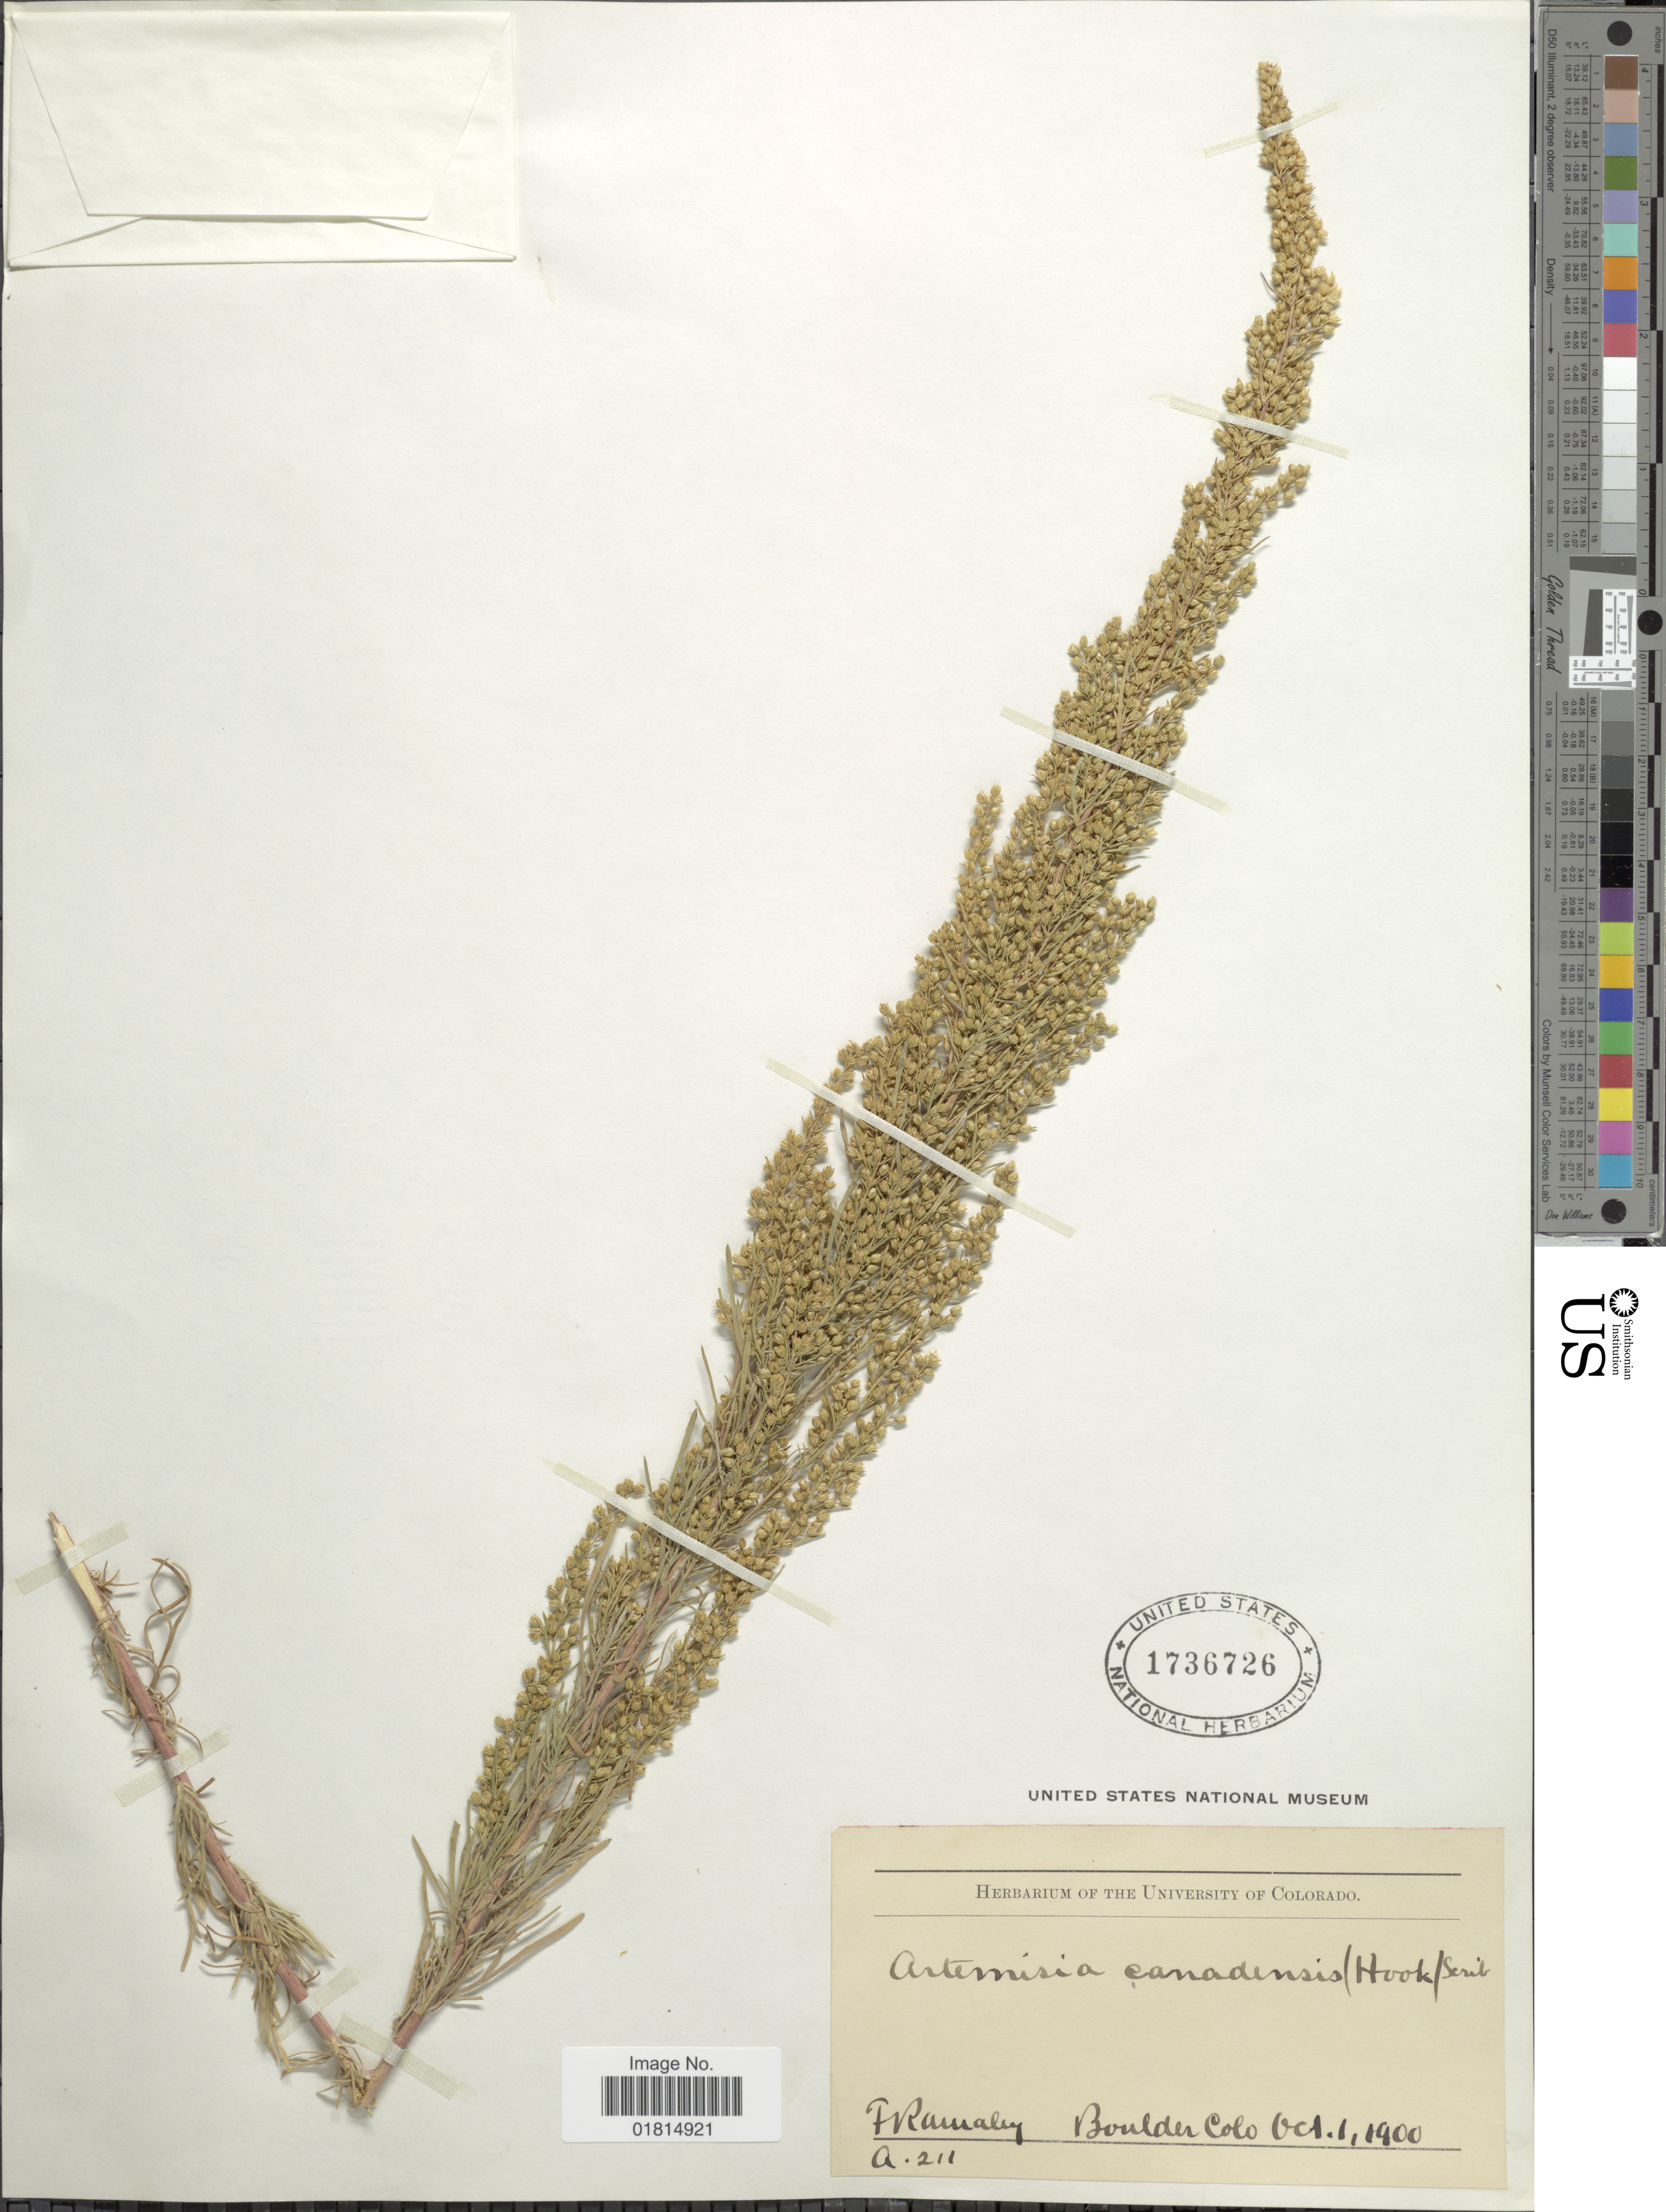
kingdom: Plantae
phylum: Tracheophyta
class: Magnoliopsida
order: Asterales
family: Asteraceae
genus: Artemisia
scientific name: Artemisia canadensis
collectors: F. Ramaley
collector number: A211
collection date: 1900-10-01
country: United States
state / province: Colorado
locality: Boulder Colo.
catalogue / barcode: US 1736726